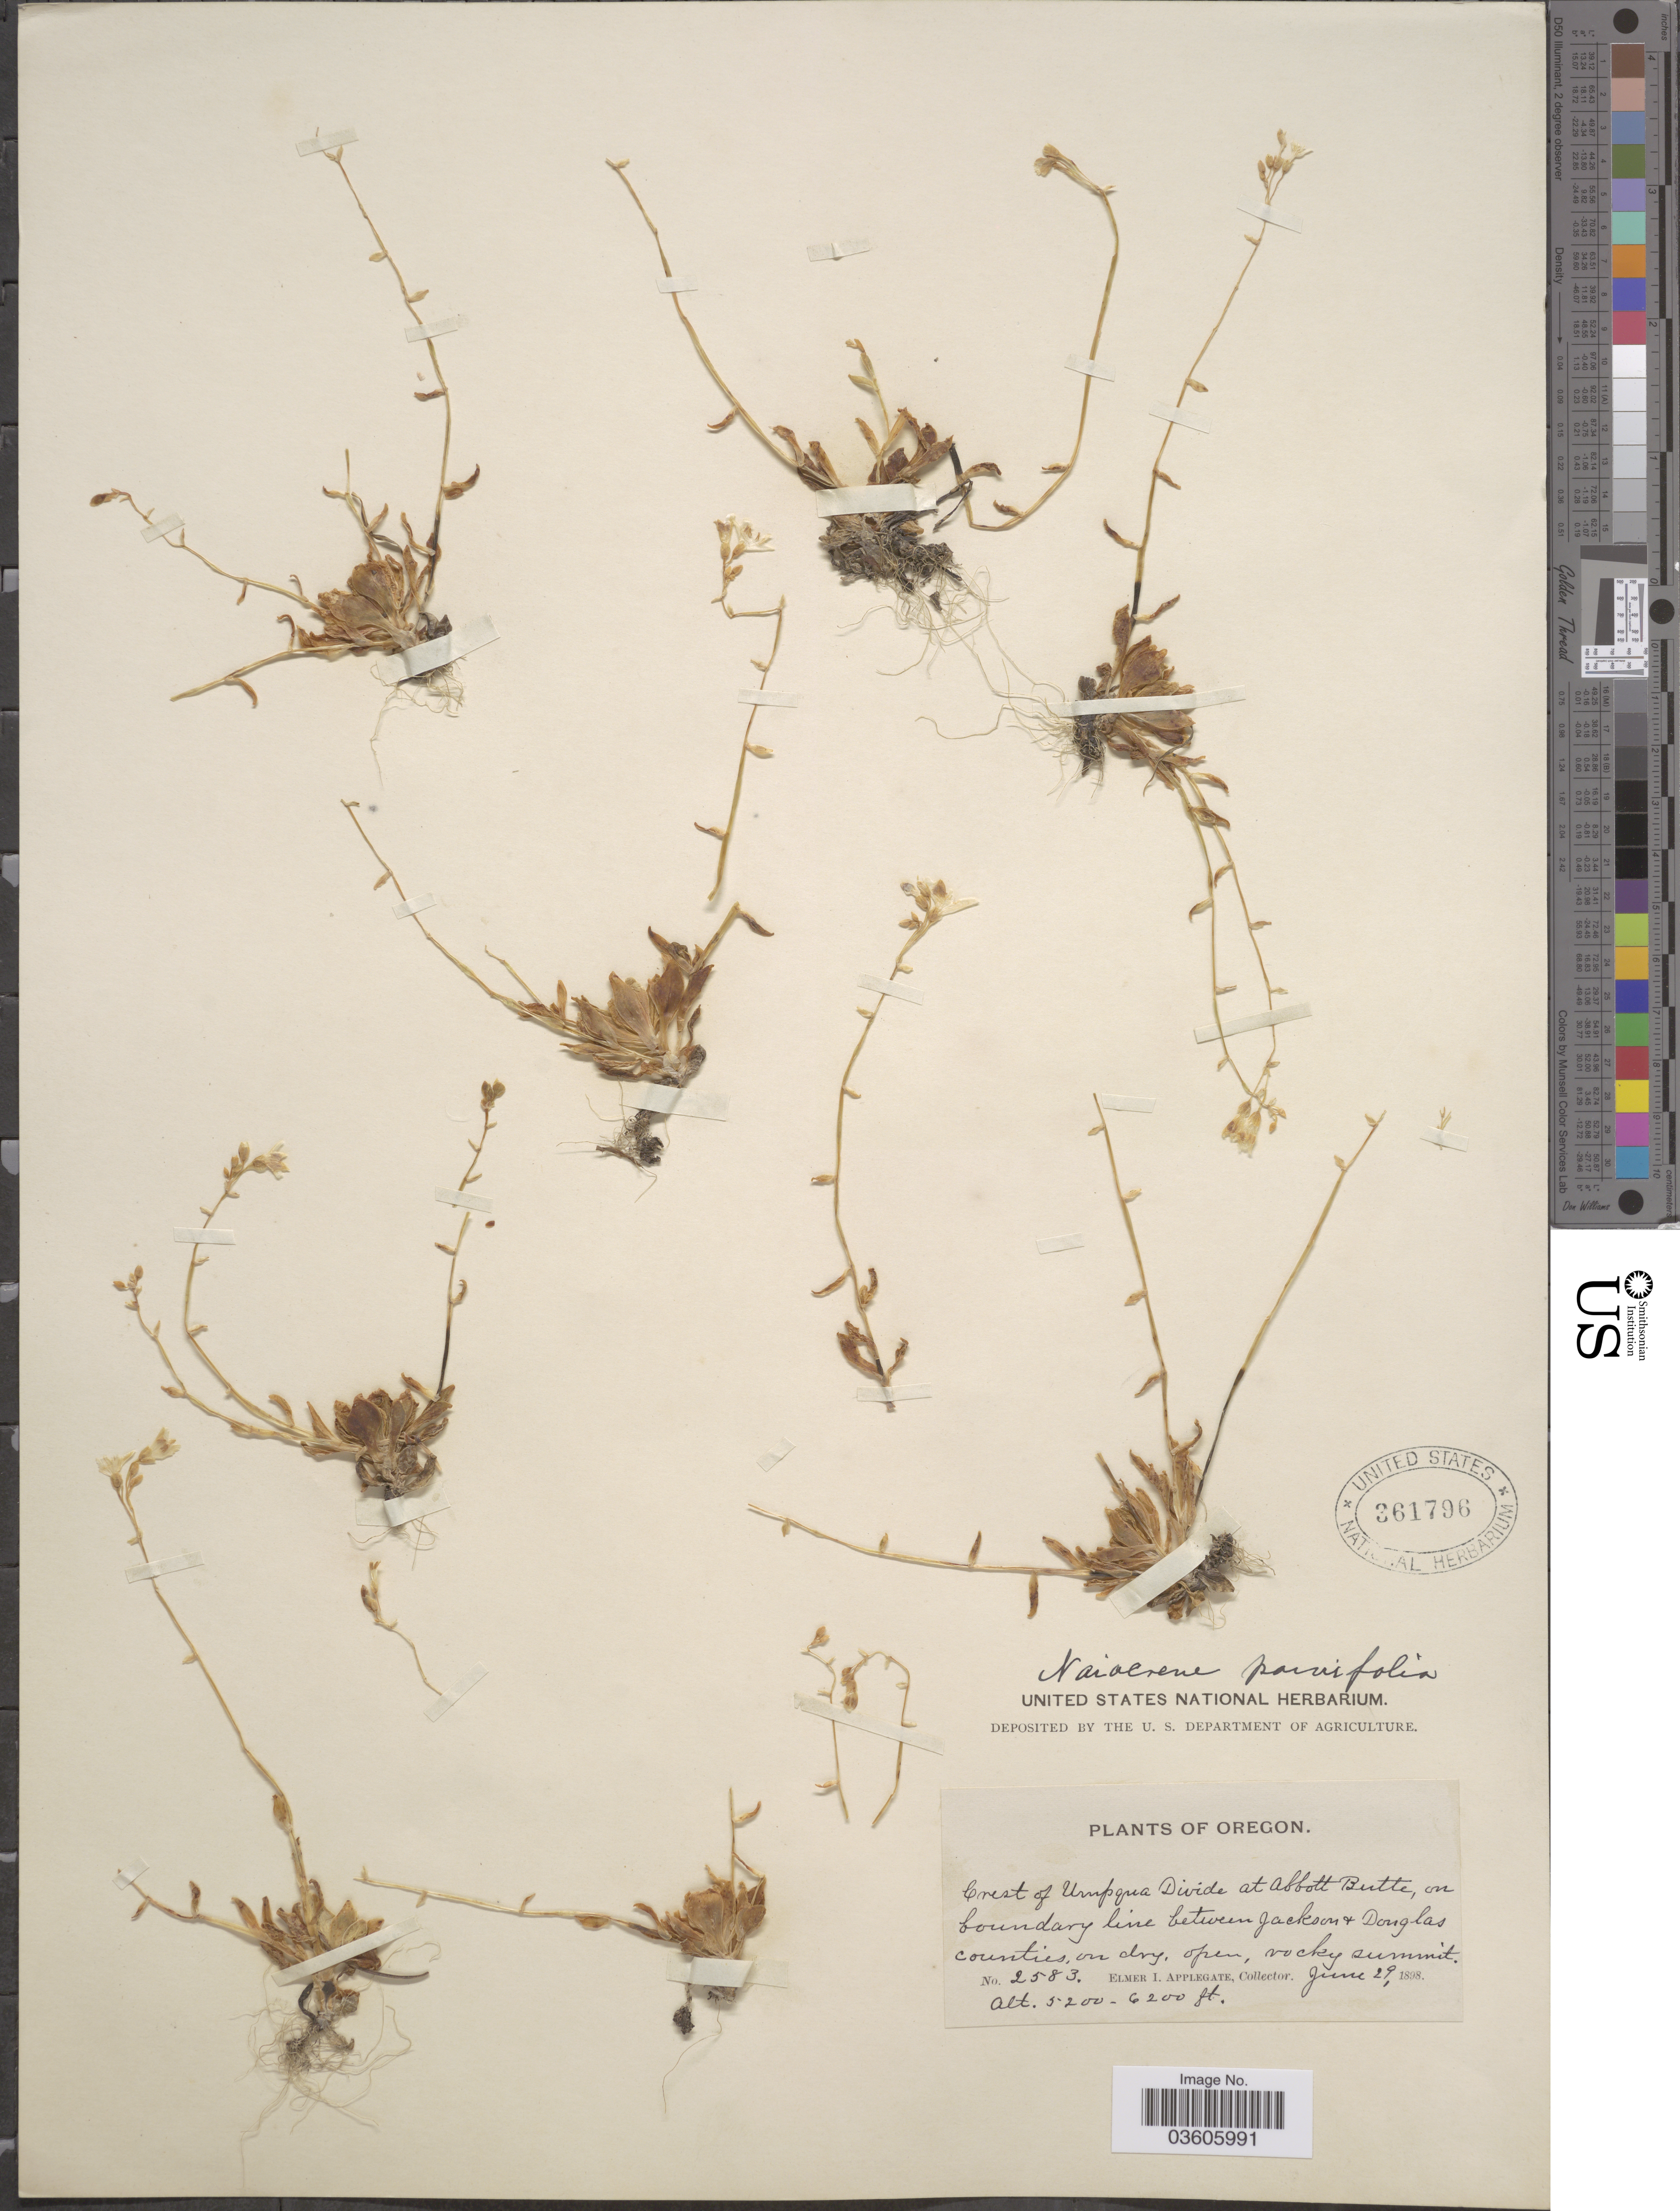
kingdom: Plantae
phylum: Tracheophyta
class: Magnoliopsida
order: Caryophyllales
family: Montiaceae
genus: Montia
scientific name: Montia parvifolia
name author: (Moc. ex DC.) Greene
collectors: E. I. Applegate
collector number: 2583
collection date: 1898-06-29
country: United States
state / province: Oregon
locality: Crest of Umpqua Divide at Abbott Butte, on boundary line between Jackson & Douglas counties.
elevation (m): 1585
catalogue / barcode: US 361796